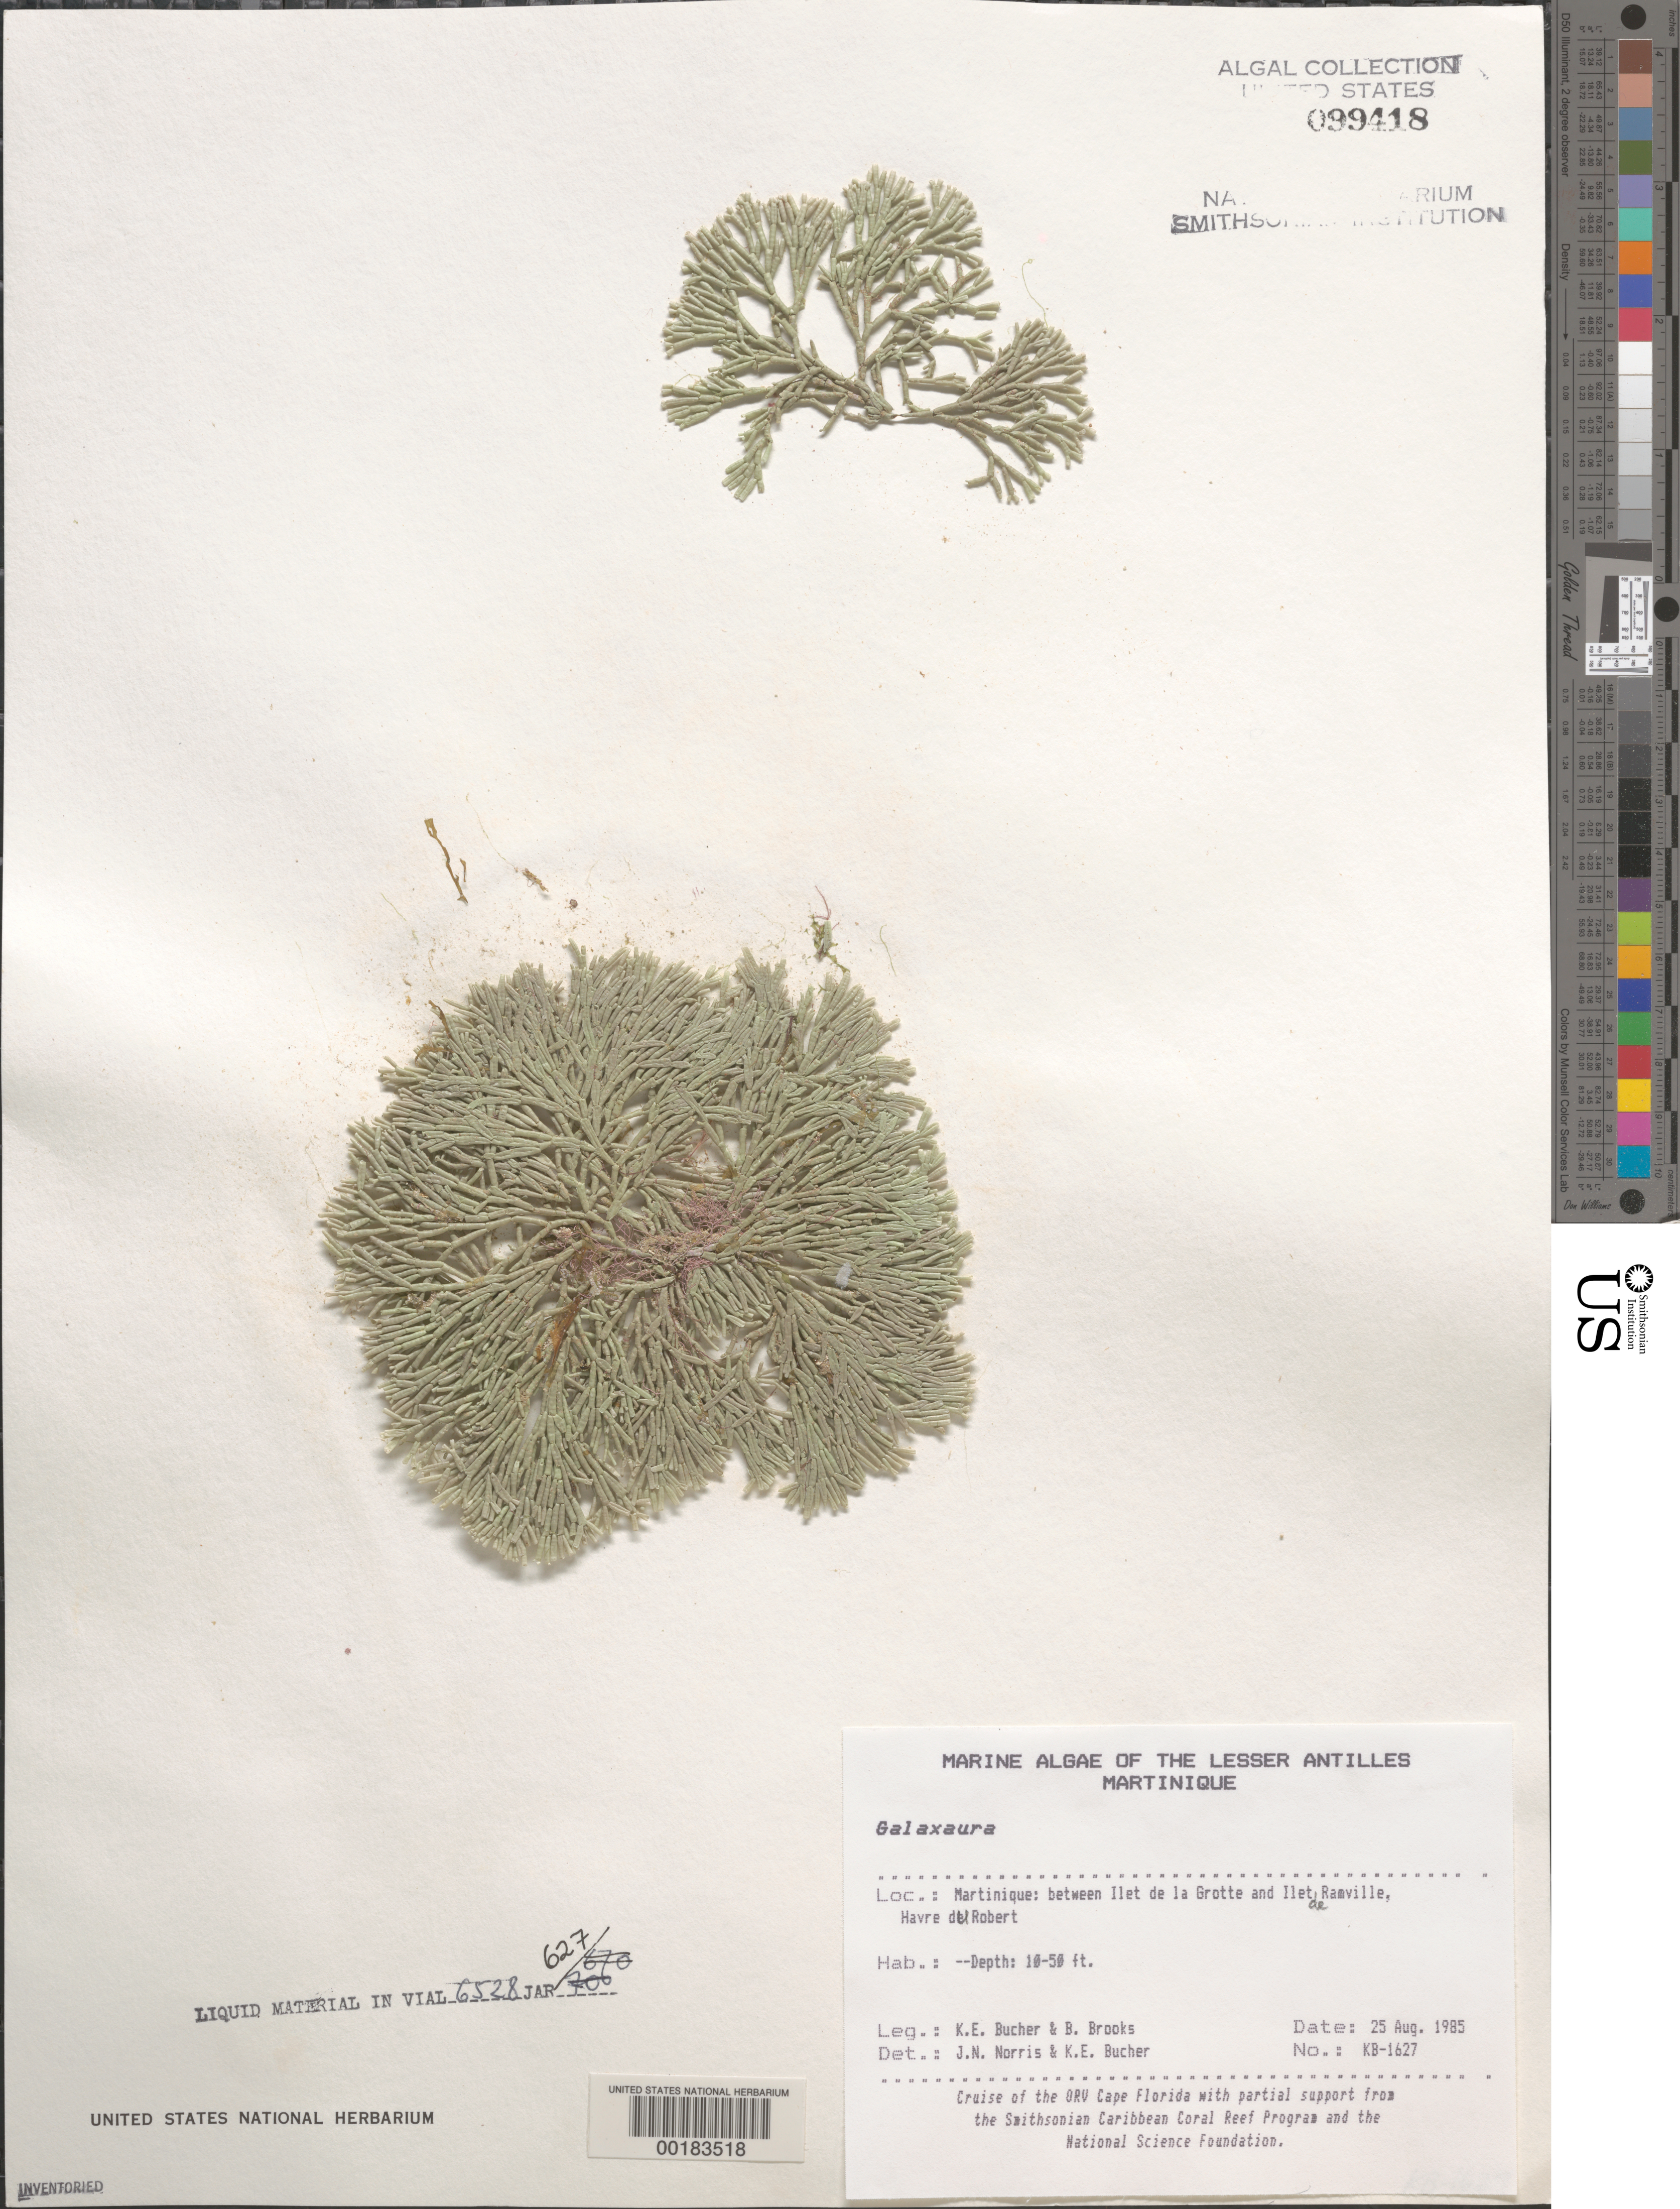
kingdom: Plantae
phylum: Rhodophyta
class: Florideophyceae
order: Nemaliales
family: Galaxauraceae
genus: Galaxaura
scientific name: Galaxaura sp.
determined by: Norris, J. N.; Bucher, K. E.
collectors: K. E. Bucher & B. Brooks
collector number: Kb-1627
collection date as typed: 25 Aug 1985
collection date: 1985-08-25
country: Martinique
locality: Between Ilet de la Grotte and Ilet de Ramville, Havre du Robert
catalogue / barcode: US 99418